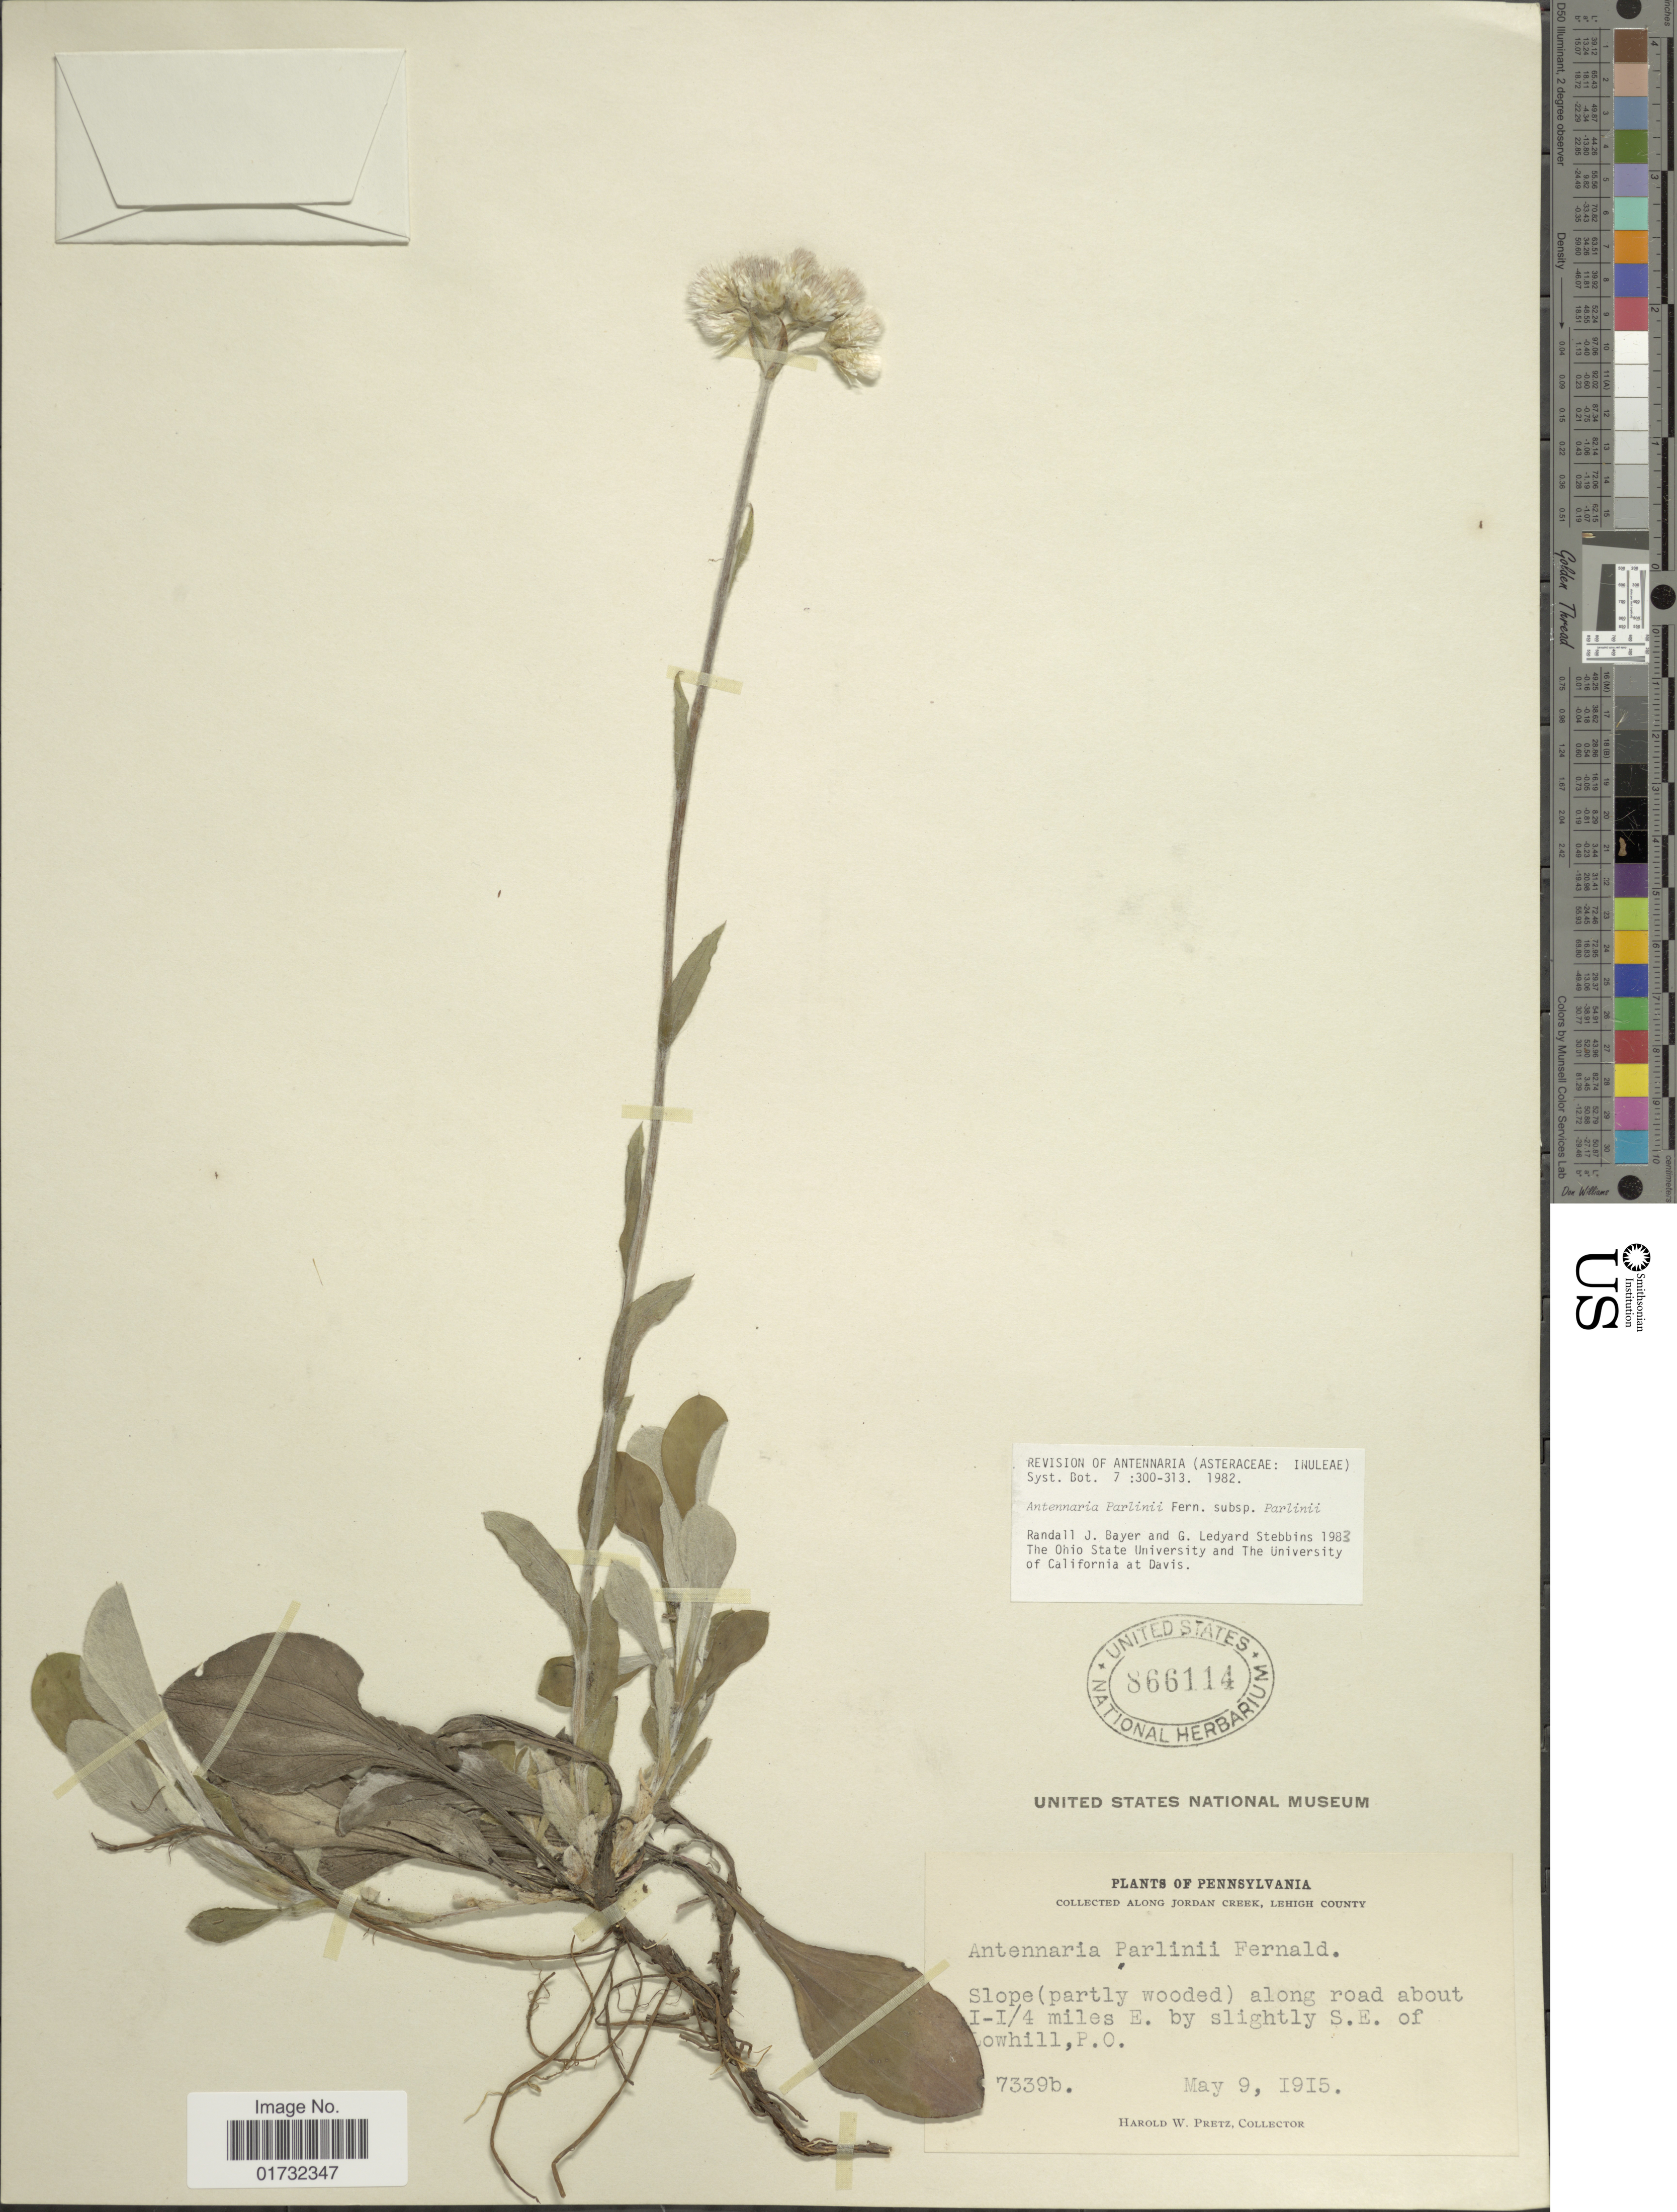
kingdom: Plantae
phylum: Tracheophyta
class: Magnoliopsida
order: Asterales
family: Asteraceae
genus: Antennaria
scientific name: Antennaria parlinii subsp. parlinii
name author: Fernald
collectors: H. W. Pretz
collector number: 7339b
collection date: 1915-05-09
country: United States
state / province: Pennsylvania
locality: Along Jordan Creek, Lehigh County. along road about 1-1/4 miles E. by slightly S.E. of Lowhill, P.O.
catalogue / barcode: US 866114